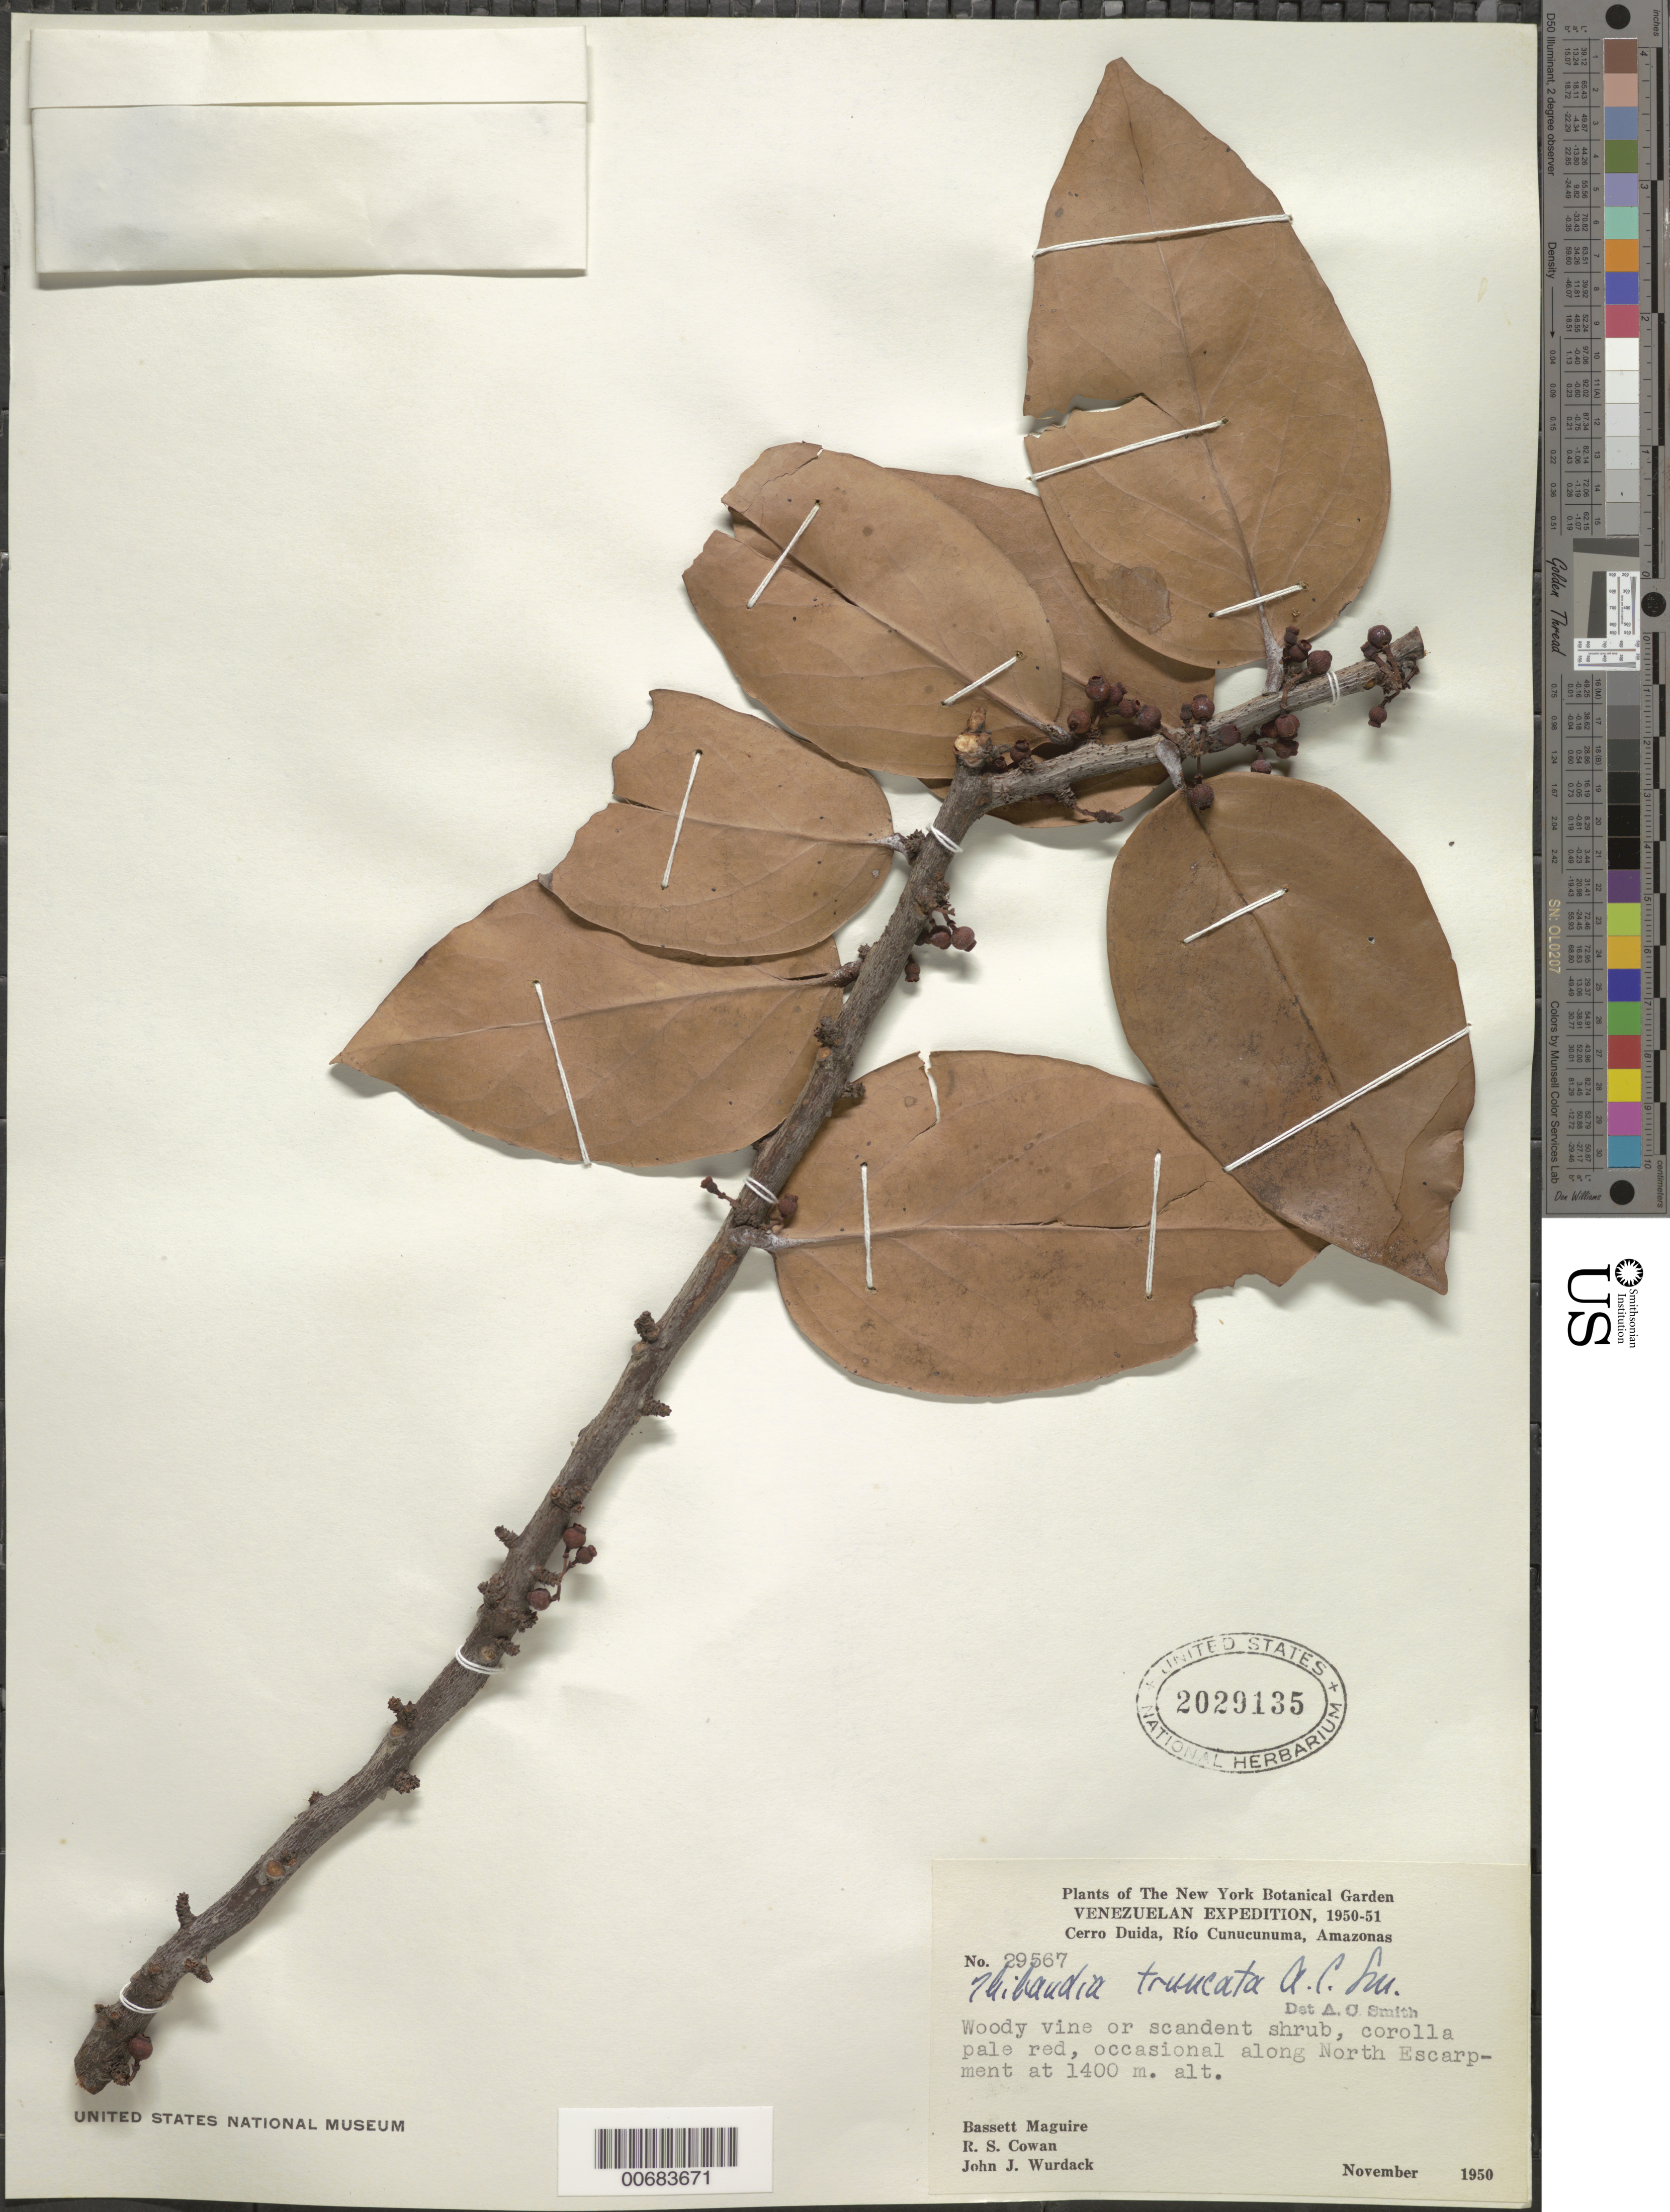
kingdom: Plantae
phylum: Tracheophyta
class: Magnoliopsida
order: Ericales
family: Ericaceae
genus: Thibaudia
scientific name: Thibaudia truncata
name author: A.C. Sm.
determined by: Smith, A. C.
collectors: B. Maguire, R. S. Cowan & J. J. Wurdack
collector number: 29567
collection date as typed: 20-Nov-50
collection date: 1950-11-20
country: Venezuela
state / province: Amazonas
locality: Cerro Duida, Río Cunucunuma, N escarpment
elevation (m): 1400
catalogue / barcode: US 2029135